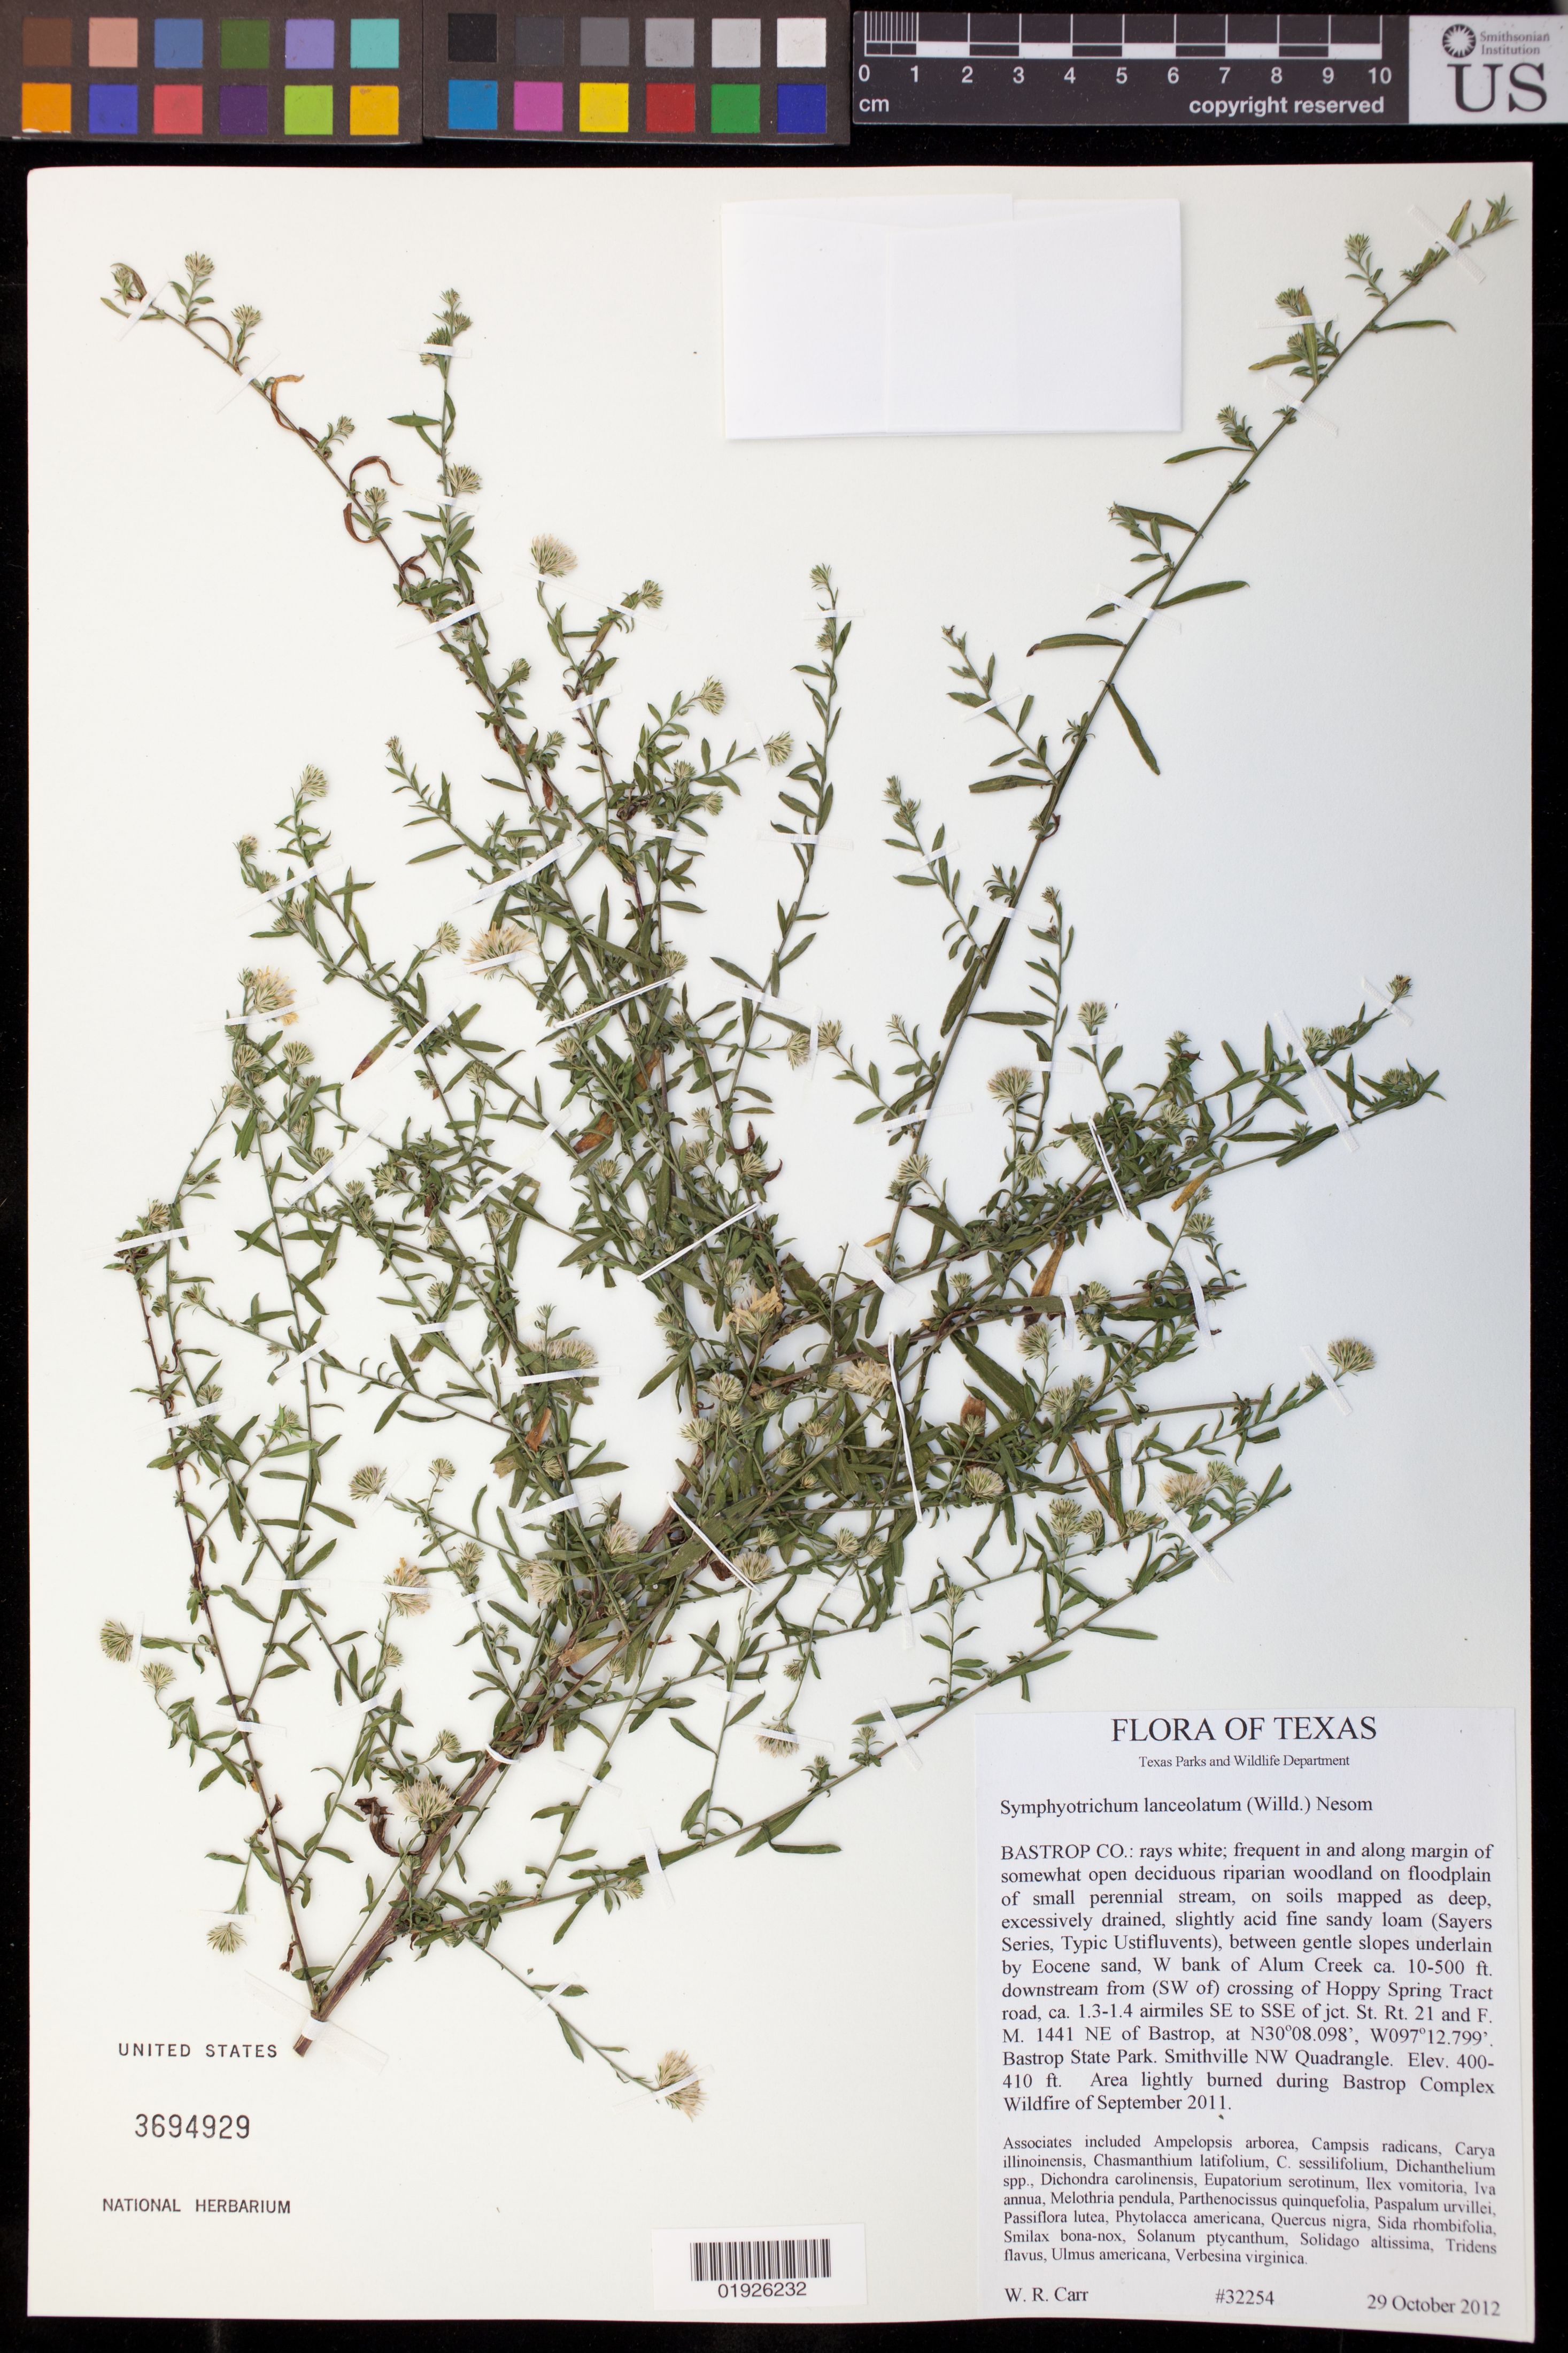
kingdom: Plantae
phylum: Tracheophyta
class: Magnoliopsida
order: Asterales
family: Asteraceae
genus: Symphyotrichum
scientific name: Symphyotrichum lanceolatum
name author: (Willd.) G.L. Nesom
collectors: W. Carr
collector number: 32254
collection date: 2012-10-29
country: United States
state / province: Texas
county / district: Bastrop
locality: W bank of Alum Creek ca. 10-500 ft. downstream from (SW of) crossing of Hoppy Spring Tract road, ca. 1.3 - 1.4 airmiles SE to SSE of jct. St. Rt. 21 and F. M. 1441 NE of Bastrop. Bastrop State Park. Smithville NW Quadrangle.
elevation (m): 122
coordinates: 30 08.098 N, 097 12.799 W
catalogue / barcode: US 3694929